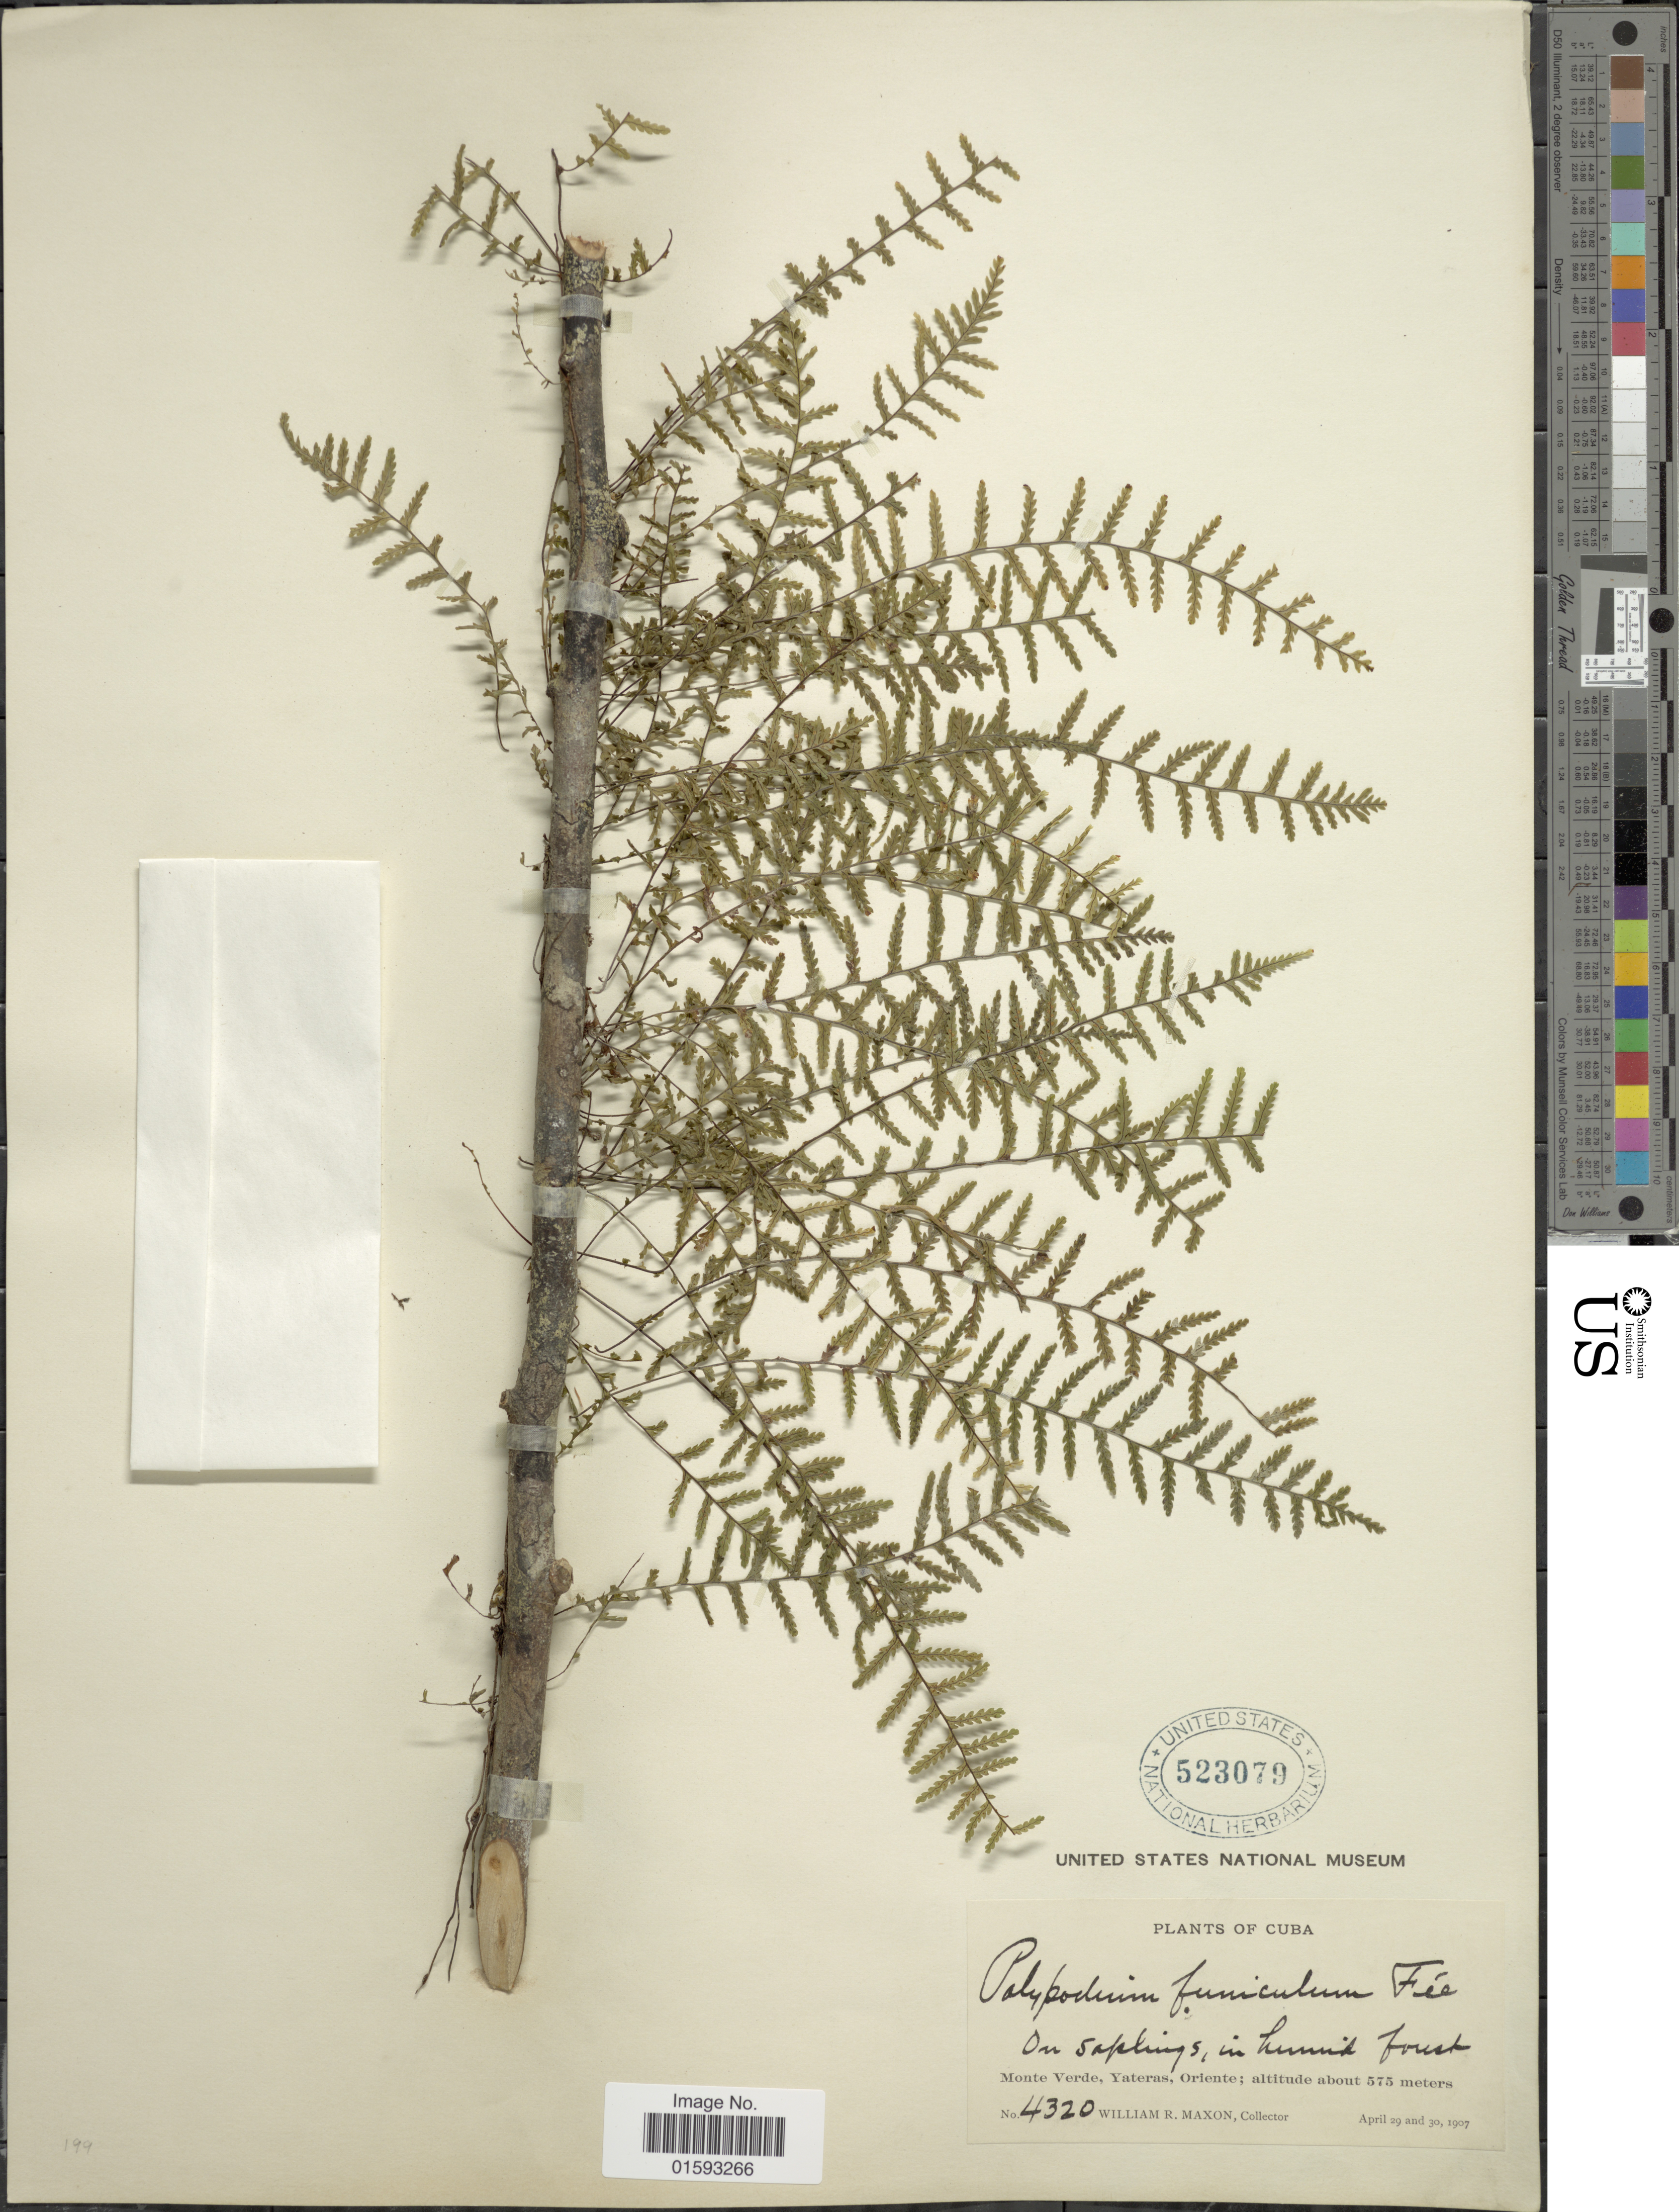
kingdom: Plantae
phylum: Tracheophyta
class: Polypodiopsida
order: Polypodiales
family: Polypodiaceae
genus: Pecluma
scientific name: Pecluma funicula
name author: (Fée) M.G. Price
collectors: W. R. Maxon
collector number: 4320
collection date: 1907-04-29/1907-04-30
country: Cuba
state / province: Oriente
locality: Monte Verde, Yateras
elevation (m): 575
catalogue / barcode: US 523079